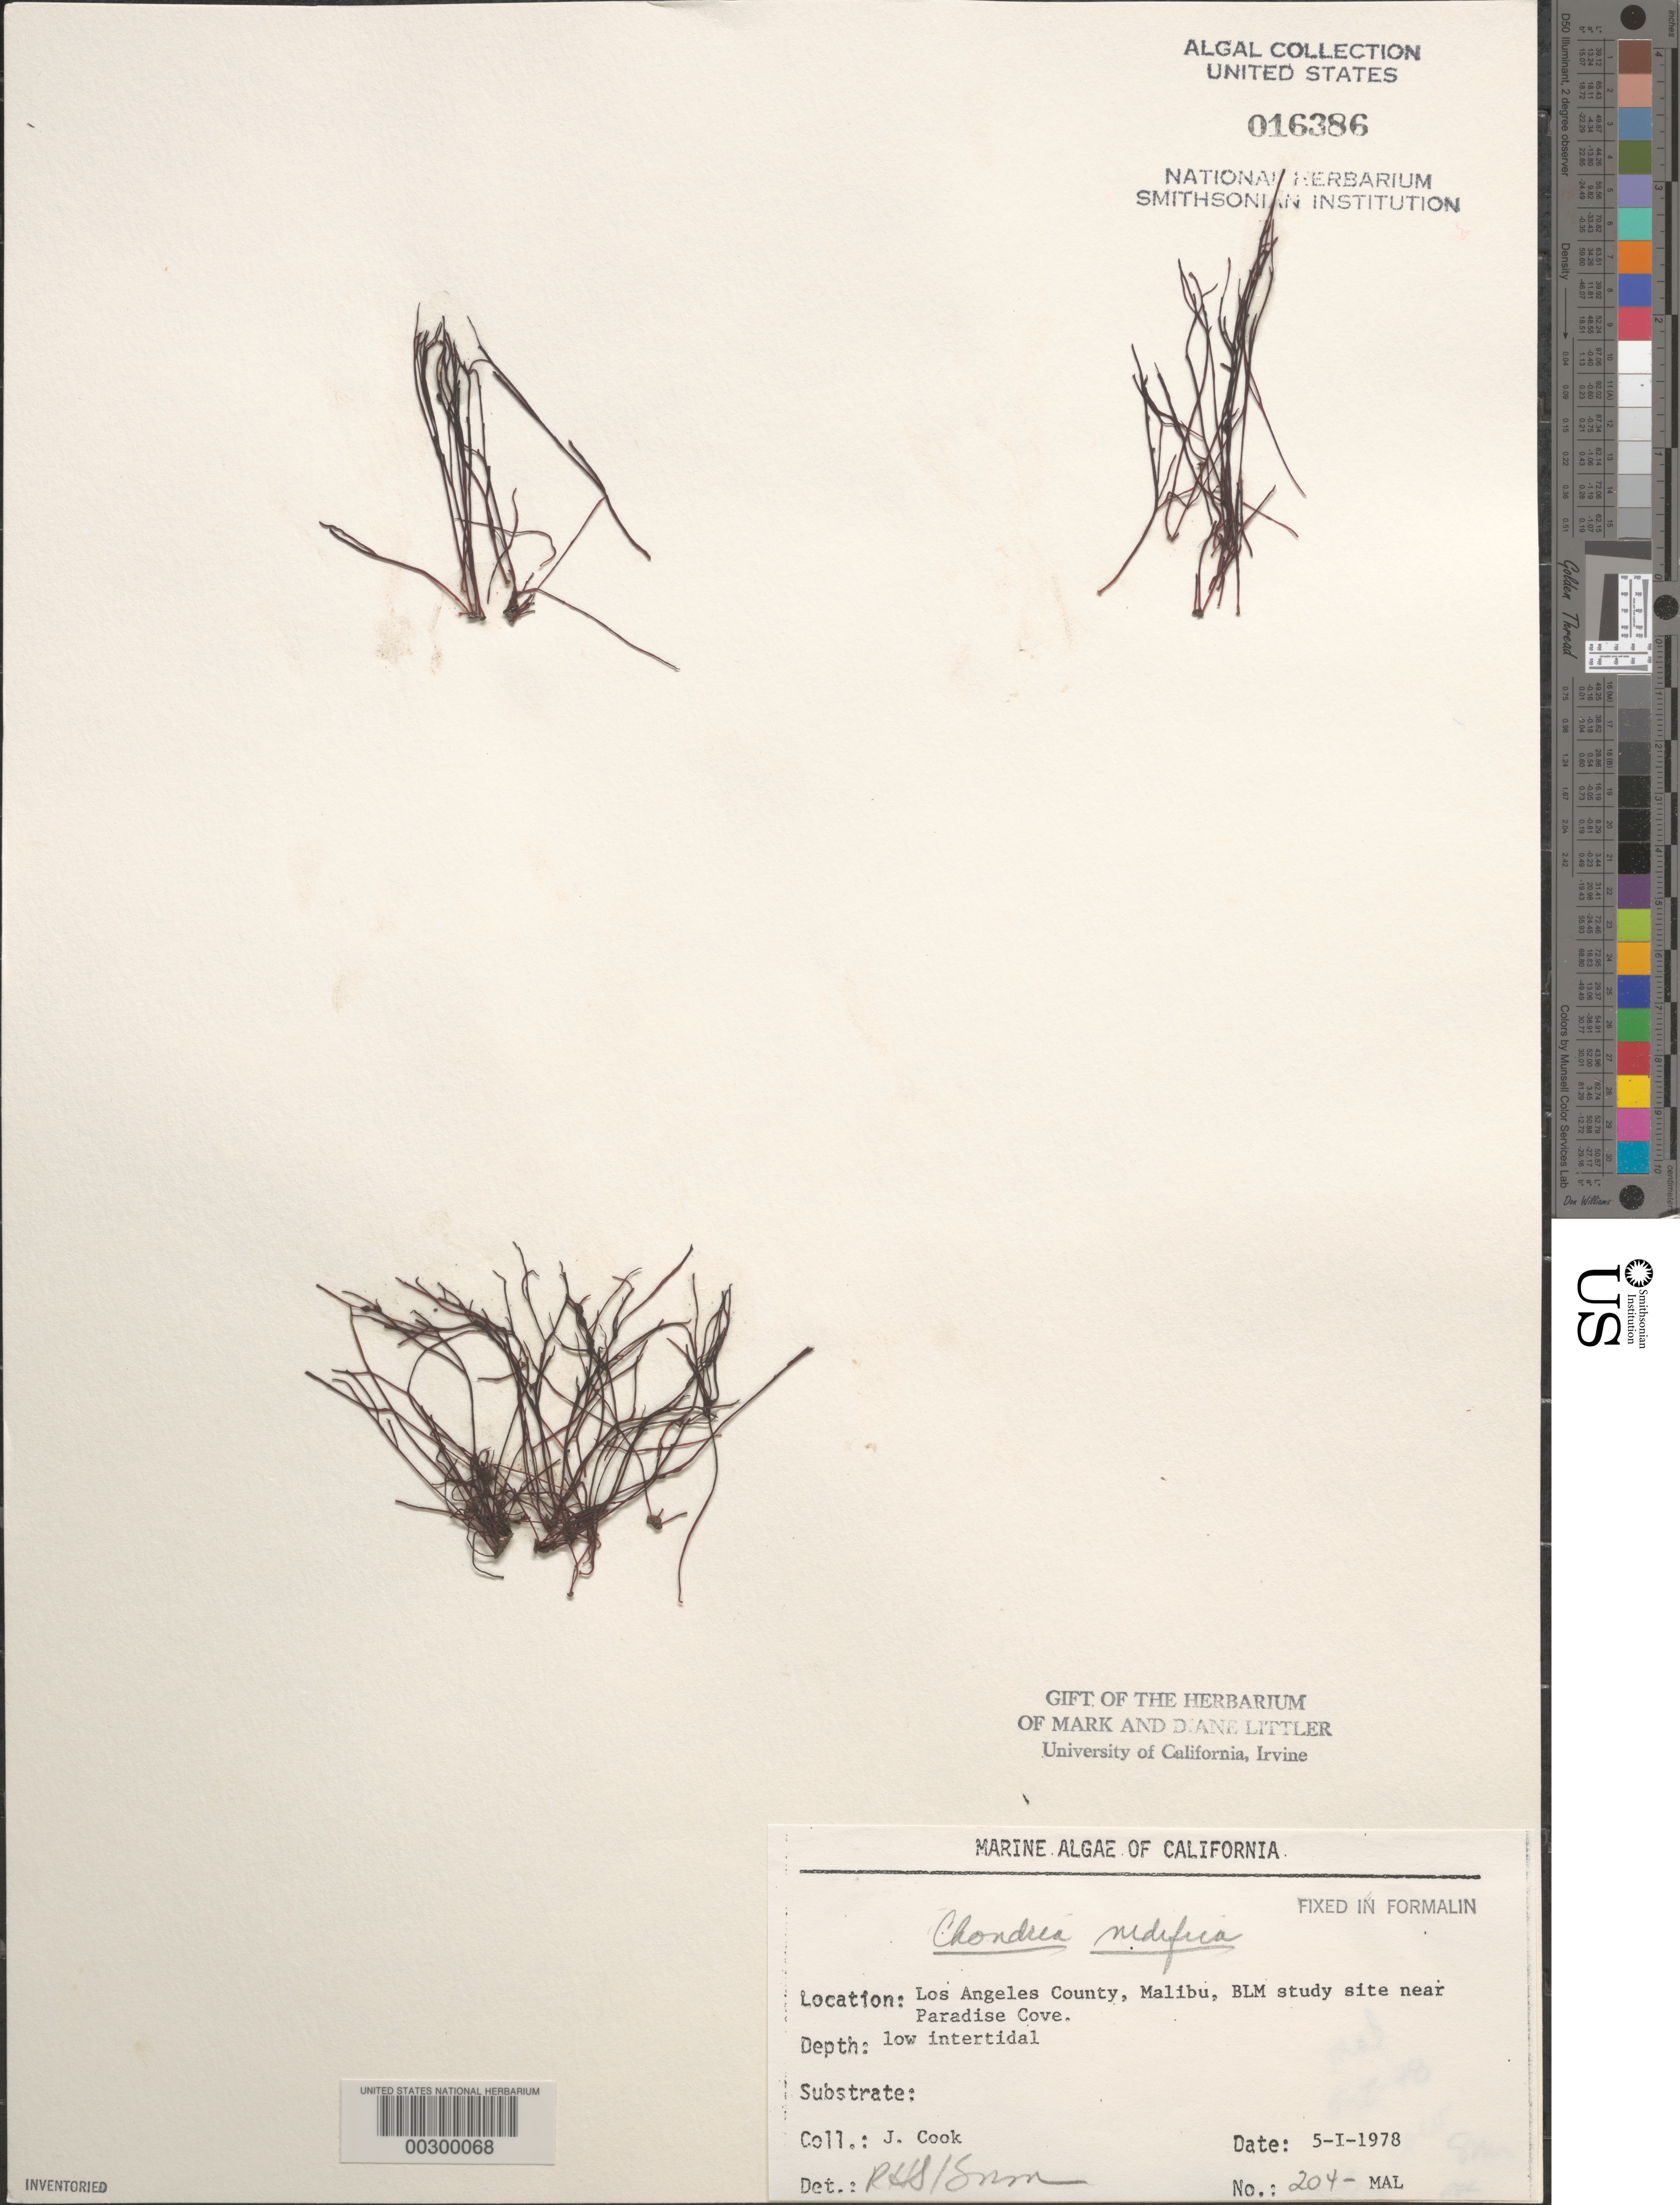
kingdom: Plantae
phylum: Rhodophyta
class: Florideophyceae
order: Ceramiales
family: Rhodomelaceae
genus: Neochondria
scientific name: Neochondria nidifica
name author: (Harvey) Sutti et al.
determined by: Algae name updating Project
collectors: J. Cook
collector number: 204-mal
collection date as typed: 05 Jan 1978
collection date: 1978-01-05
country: United States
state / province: California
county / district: Los Angeles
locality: Malibu, near Paradise Cove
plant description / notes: BLM-SOCALBIGHT Rocky Intertidal Survey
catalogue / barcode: US 16386